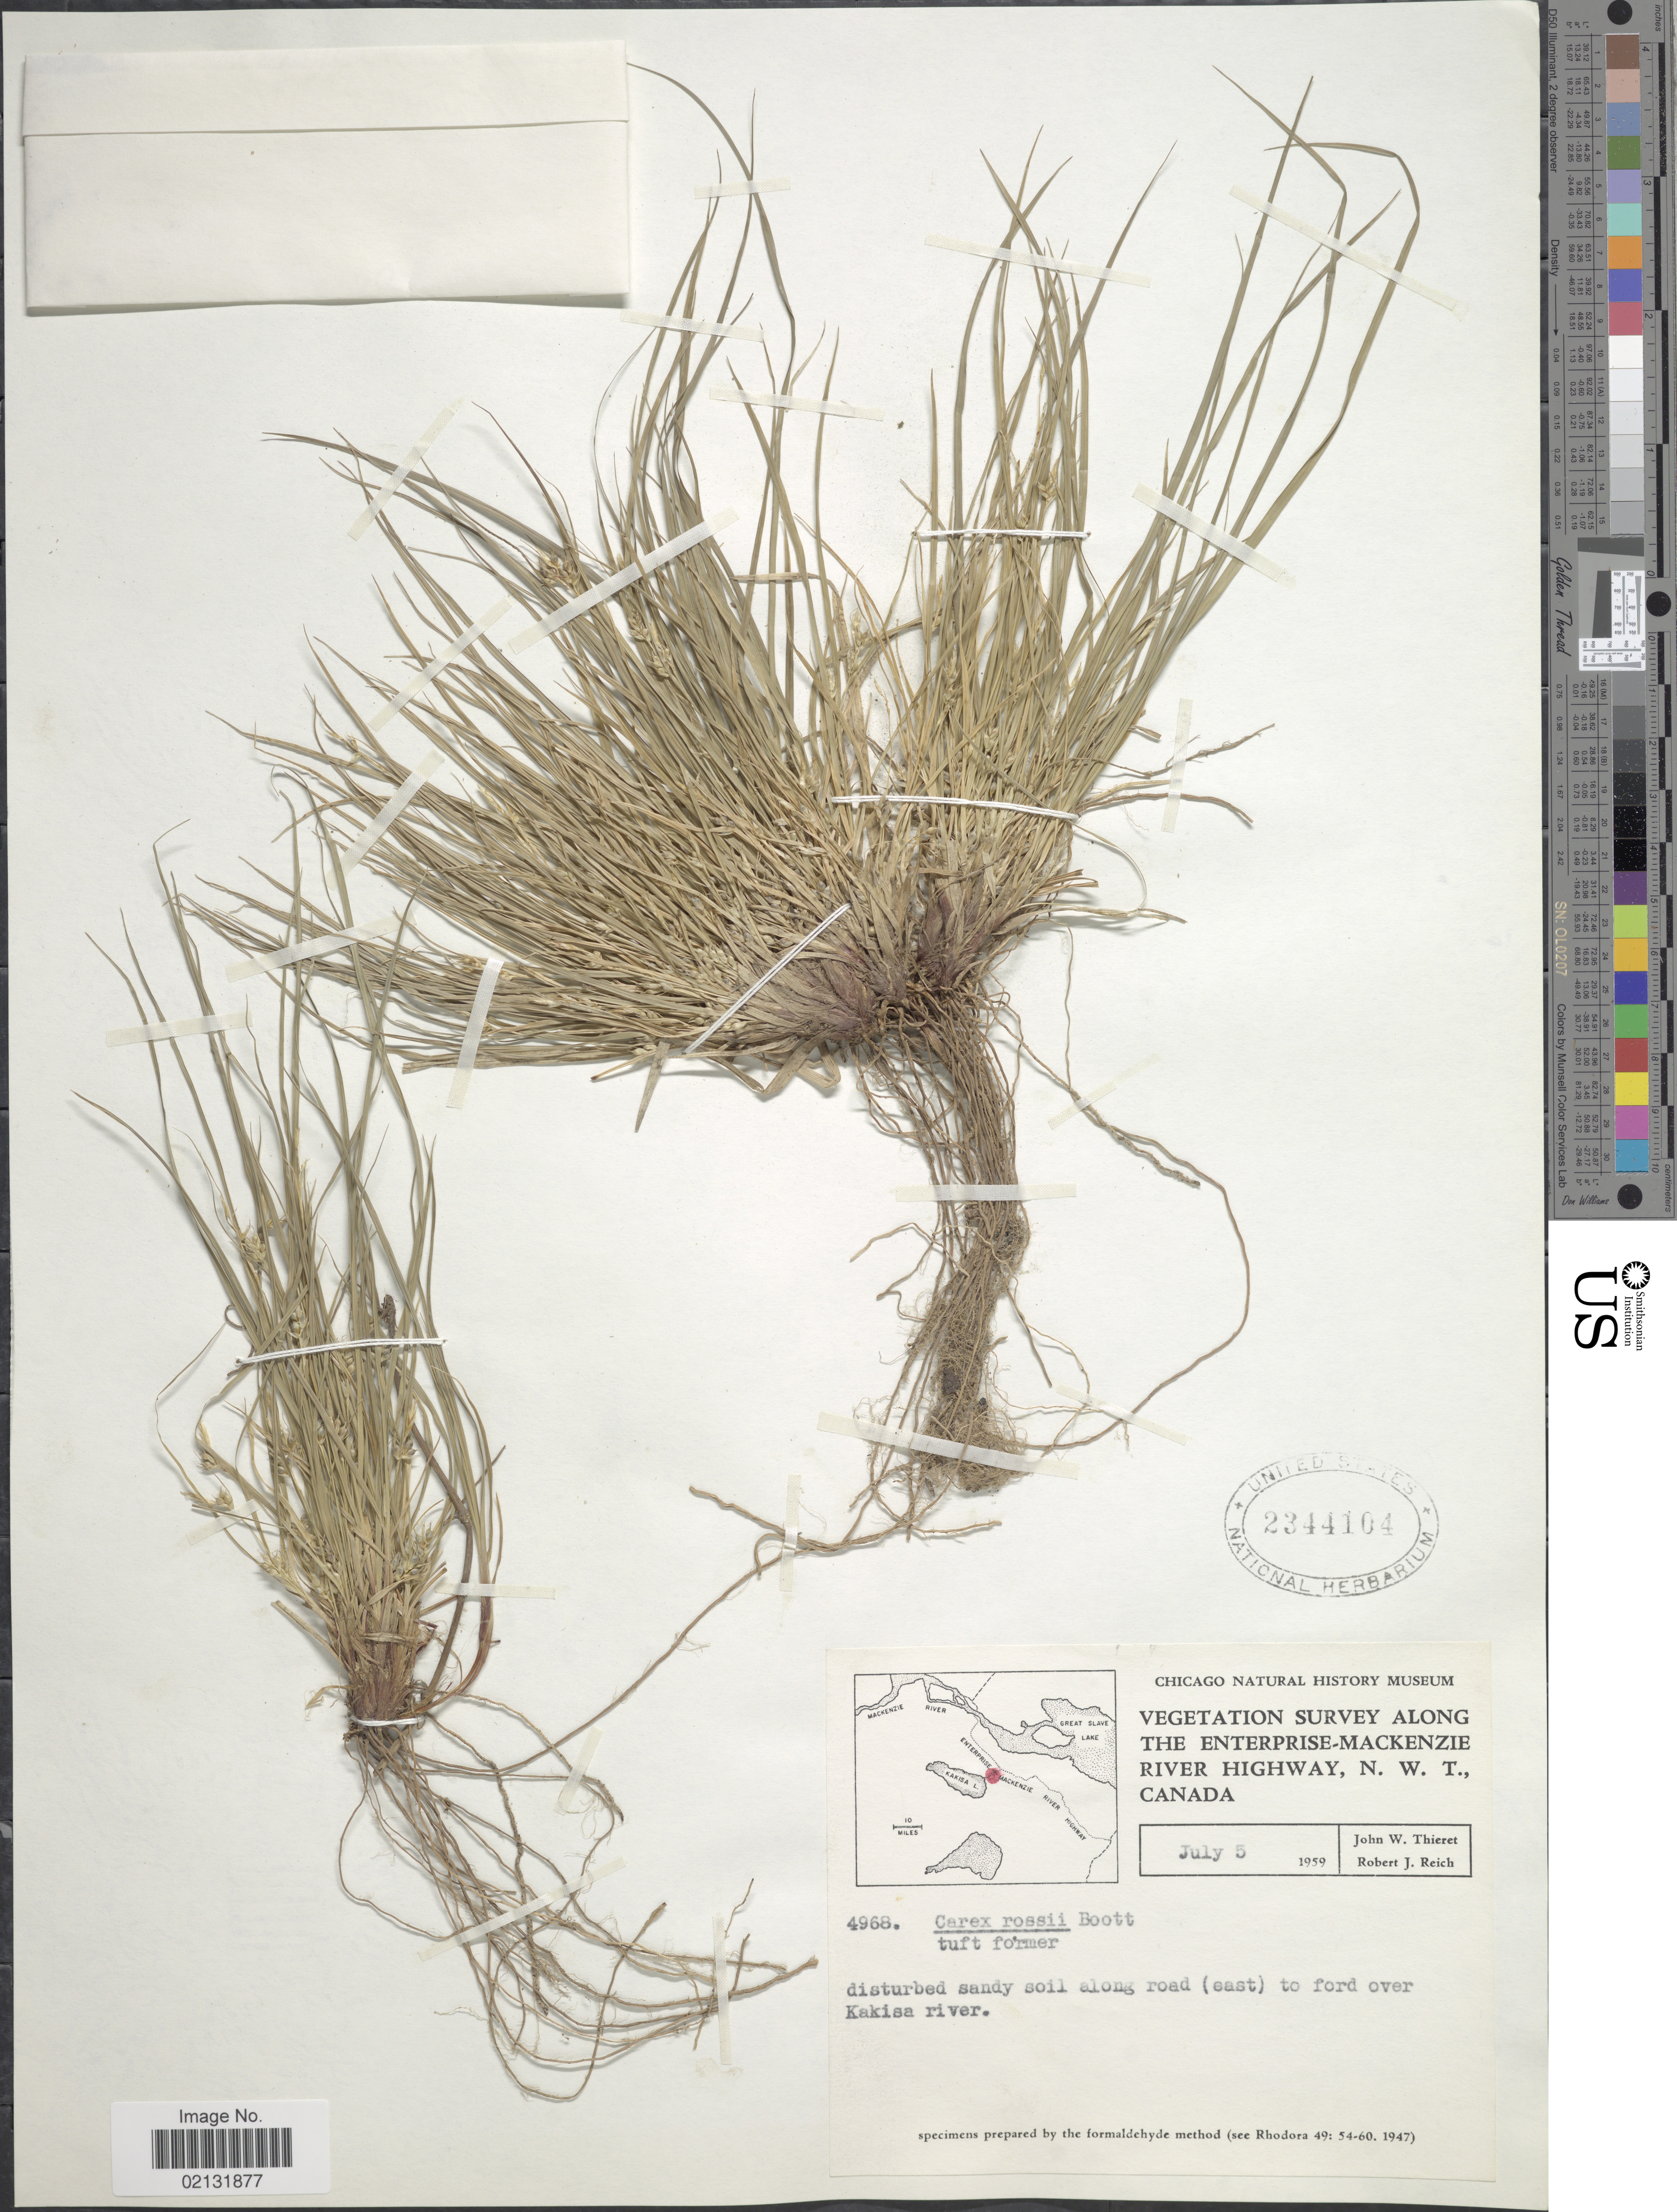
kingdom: Plantae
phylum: Tracheophyta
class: Liliopsida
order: Poales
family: Cyperaceae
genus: Carex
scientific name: Carex rossii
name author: Boott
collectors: J. W. Thieret & R. Reich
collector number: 4968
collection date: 1959-07-05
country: Canada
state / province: Northwest Territories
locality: Along the Enterprise-Mackenzie River Highway, Disturbed sandy soil along road (east) to ford over Kakisa river.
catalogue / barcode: US 2344104